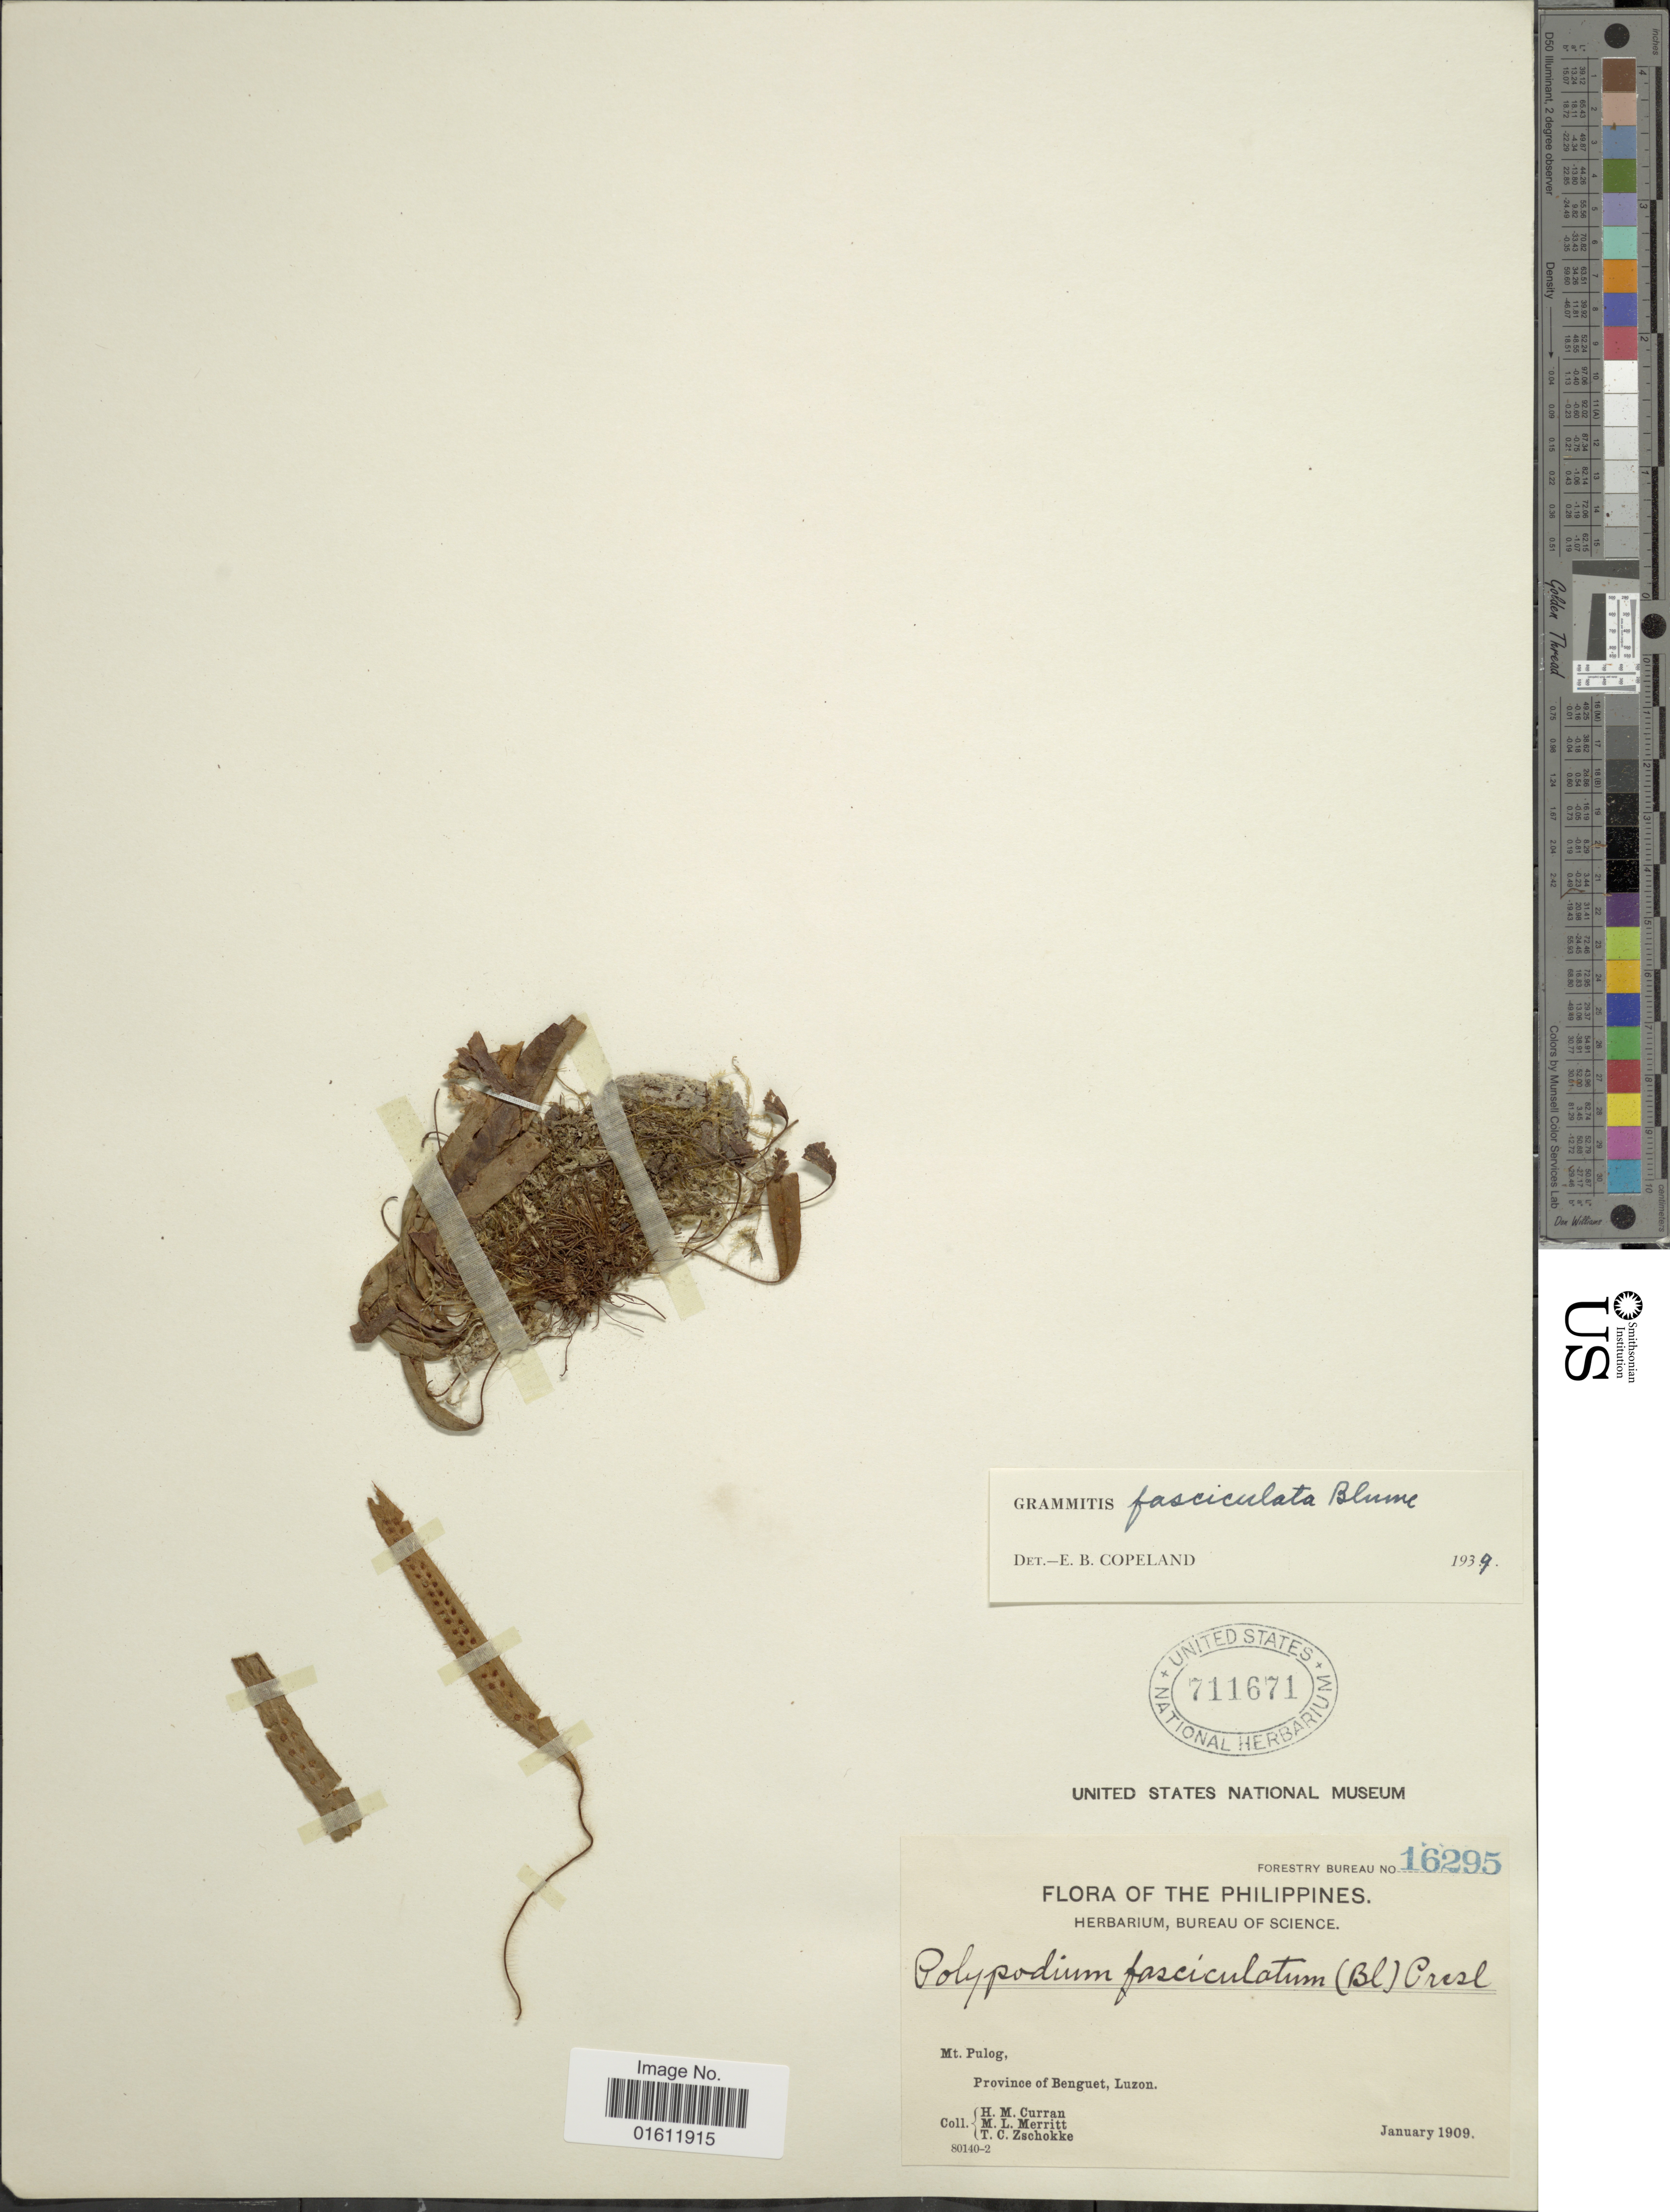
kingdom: Plantae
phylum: Tracheophyta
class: Polypodiopsida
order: Polypodiales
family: Polypodiaceae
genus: Radiogrammitis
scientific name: Radiogrammitis setigera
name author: (Blume) Parris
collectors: H. M. Curran, M. L. Merritt & T. C. Zschokke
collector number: Forestry Bureau 16295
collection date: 1909-01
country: Philippines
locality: Mt Pulog, Province of Benguet, Luzon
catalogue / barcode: US 711671